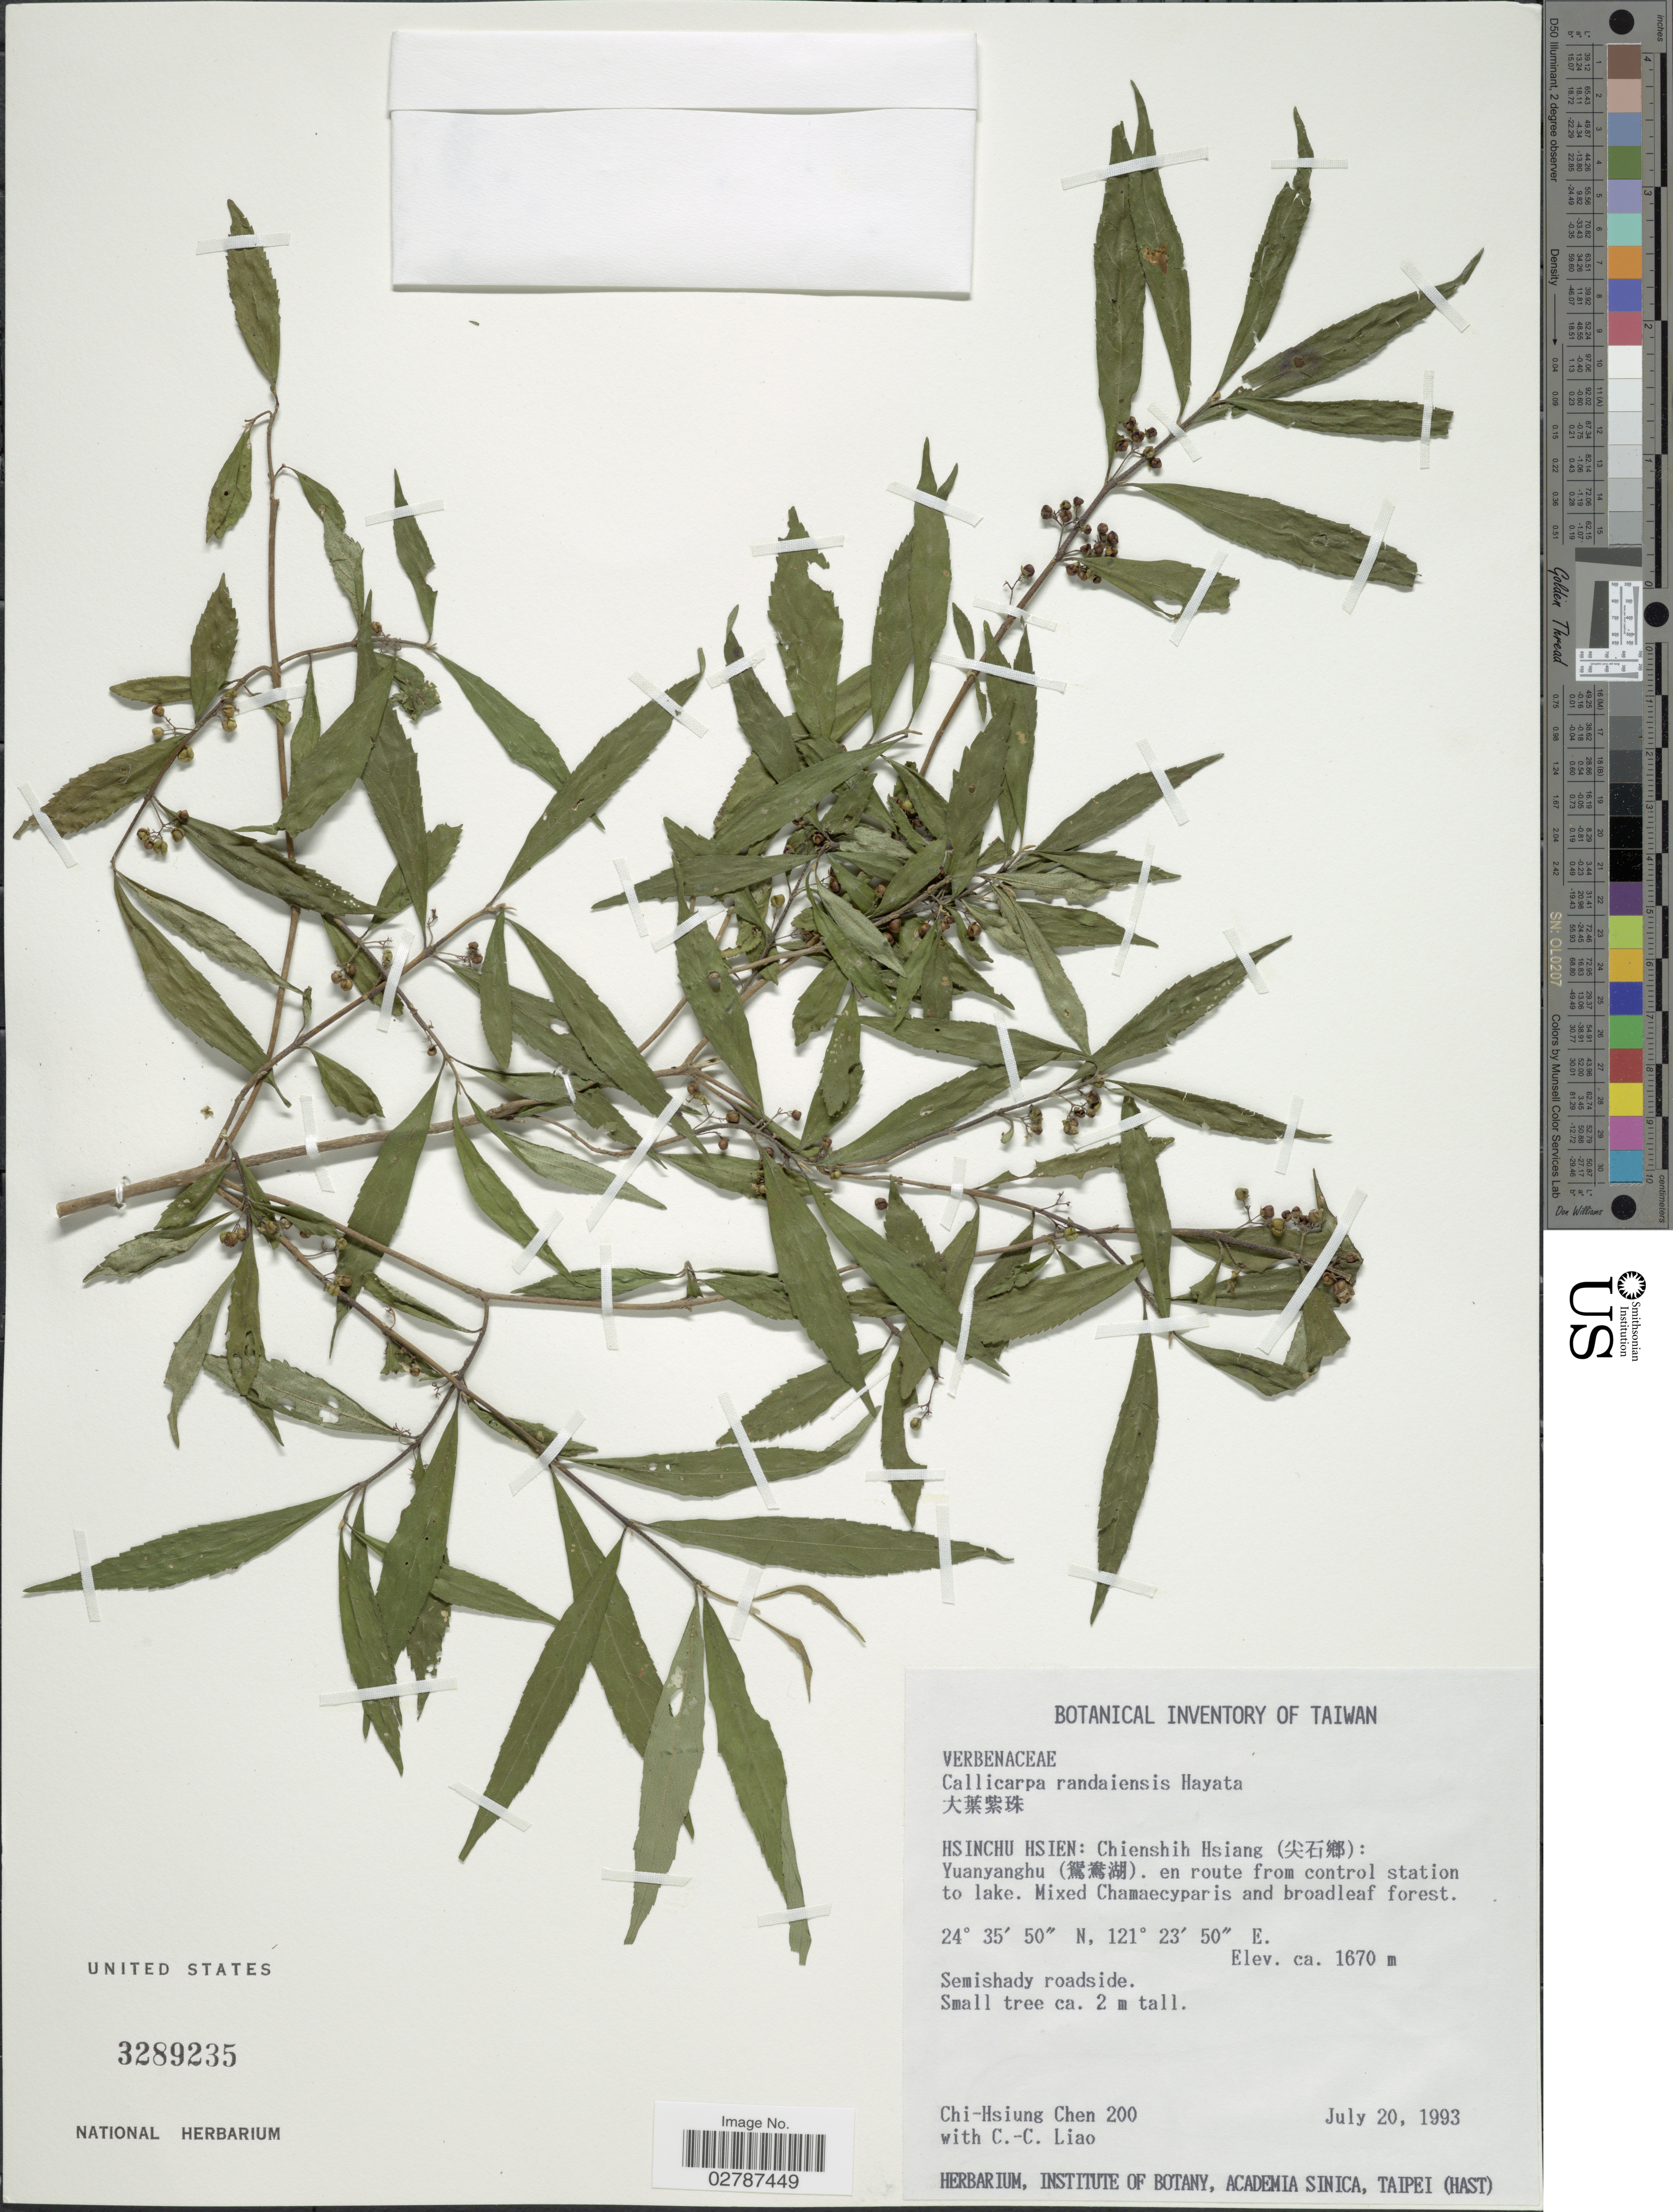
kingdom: Plantae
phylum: Tracheophyta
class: Magnoliopsida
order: Lamiales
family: Lamiaceae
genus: Callicarpa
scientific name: Callicarpa randaiensis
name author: Hayata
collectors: C.-H. Chen & C. Liao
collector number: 200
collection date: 1993-07-20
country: Taiwan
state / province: Hsinchu City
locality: Hsinchu Hsien: Chienshih Hsiang (X): Yuanyangshu (X). en route from control station to lake.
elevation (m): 1670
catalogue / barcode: US 3289235